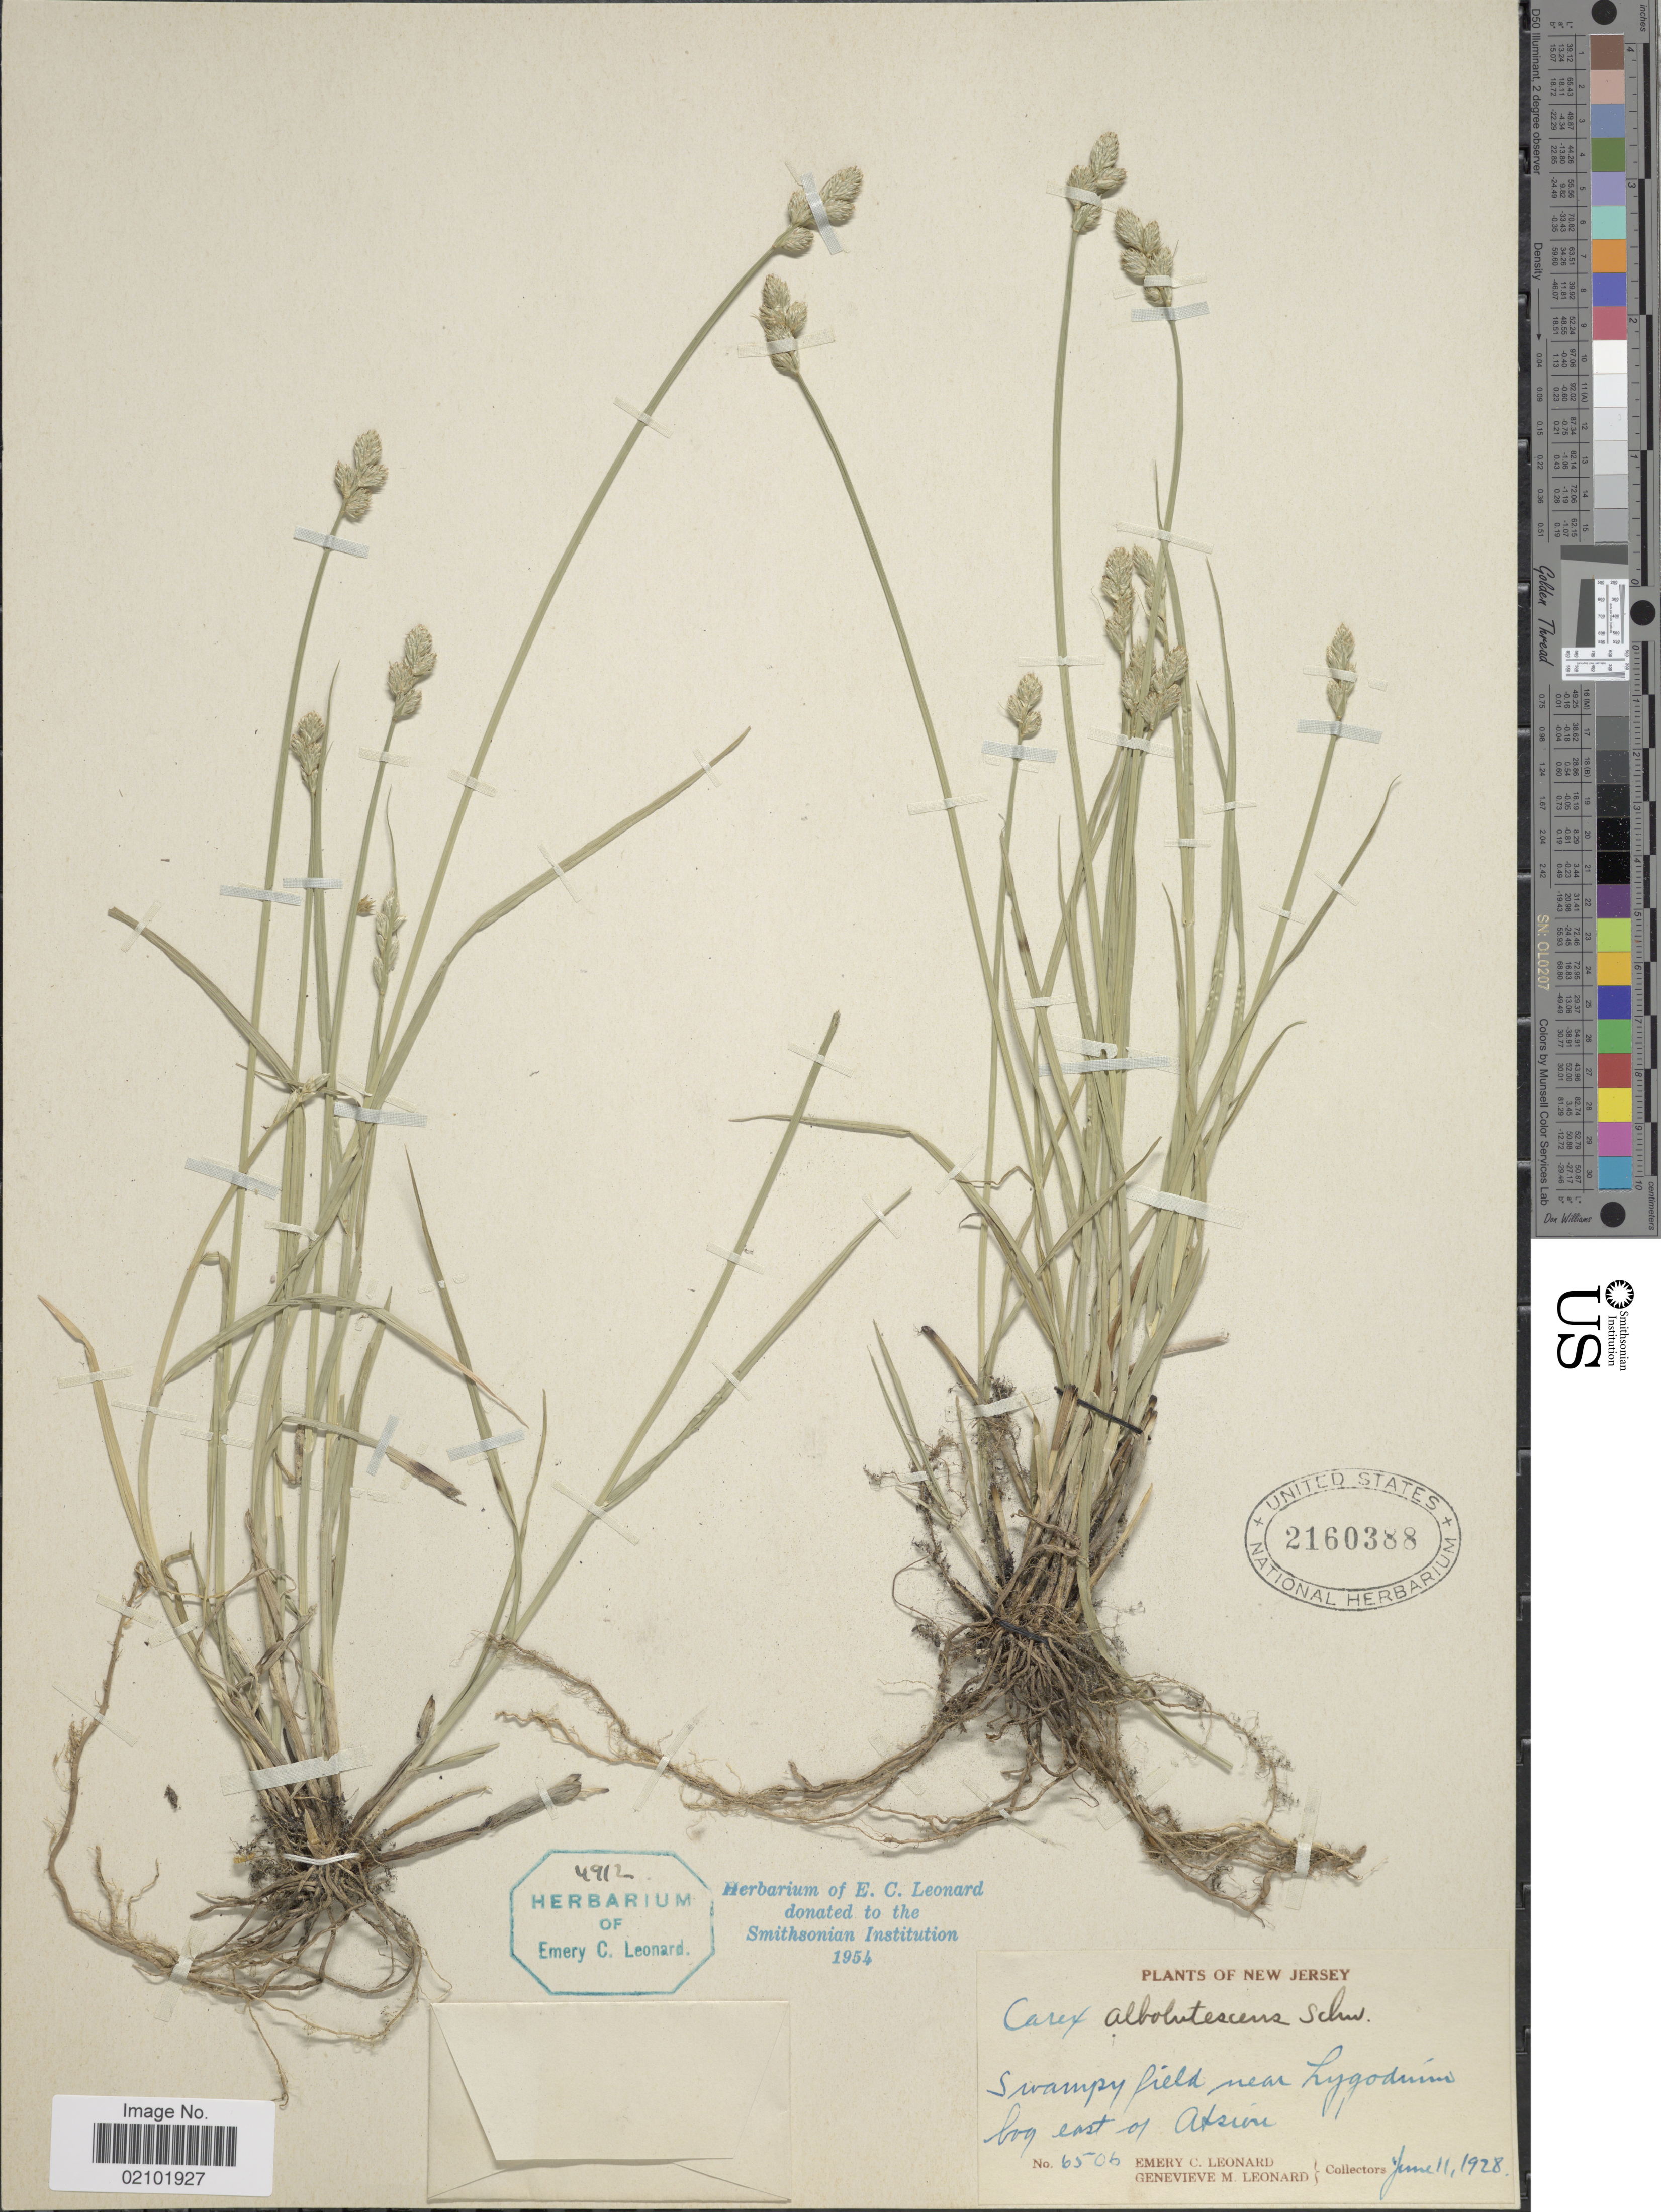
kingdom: Plantae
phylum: Tracheophyta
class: Liliopsida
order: Poales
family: Cyperaceae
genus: Carex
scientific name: Carex albolutescens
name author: Schwein.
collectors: E. C. Leonard & G. M. Leonard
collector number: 6506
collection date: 1928-06-11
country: United States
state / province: New Jersey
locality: East of Atsine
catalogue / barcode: US 2160388